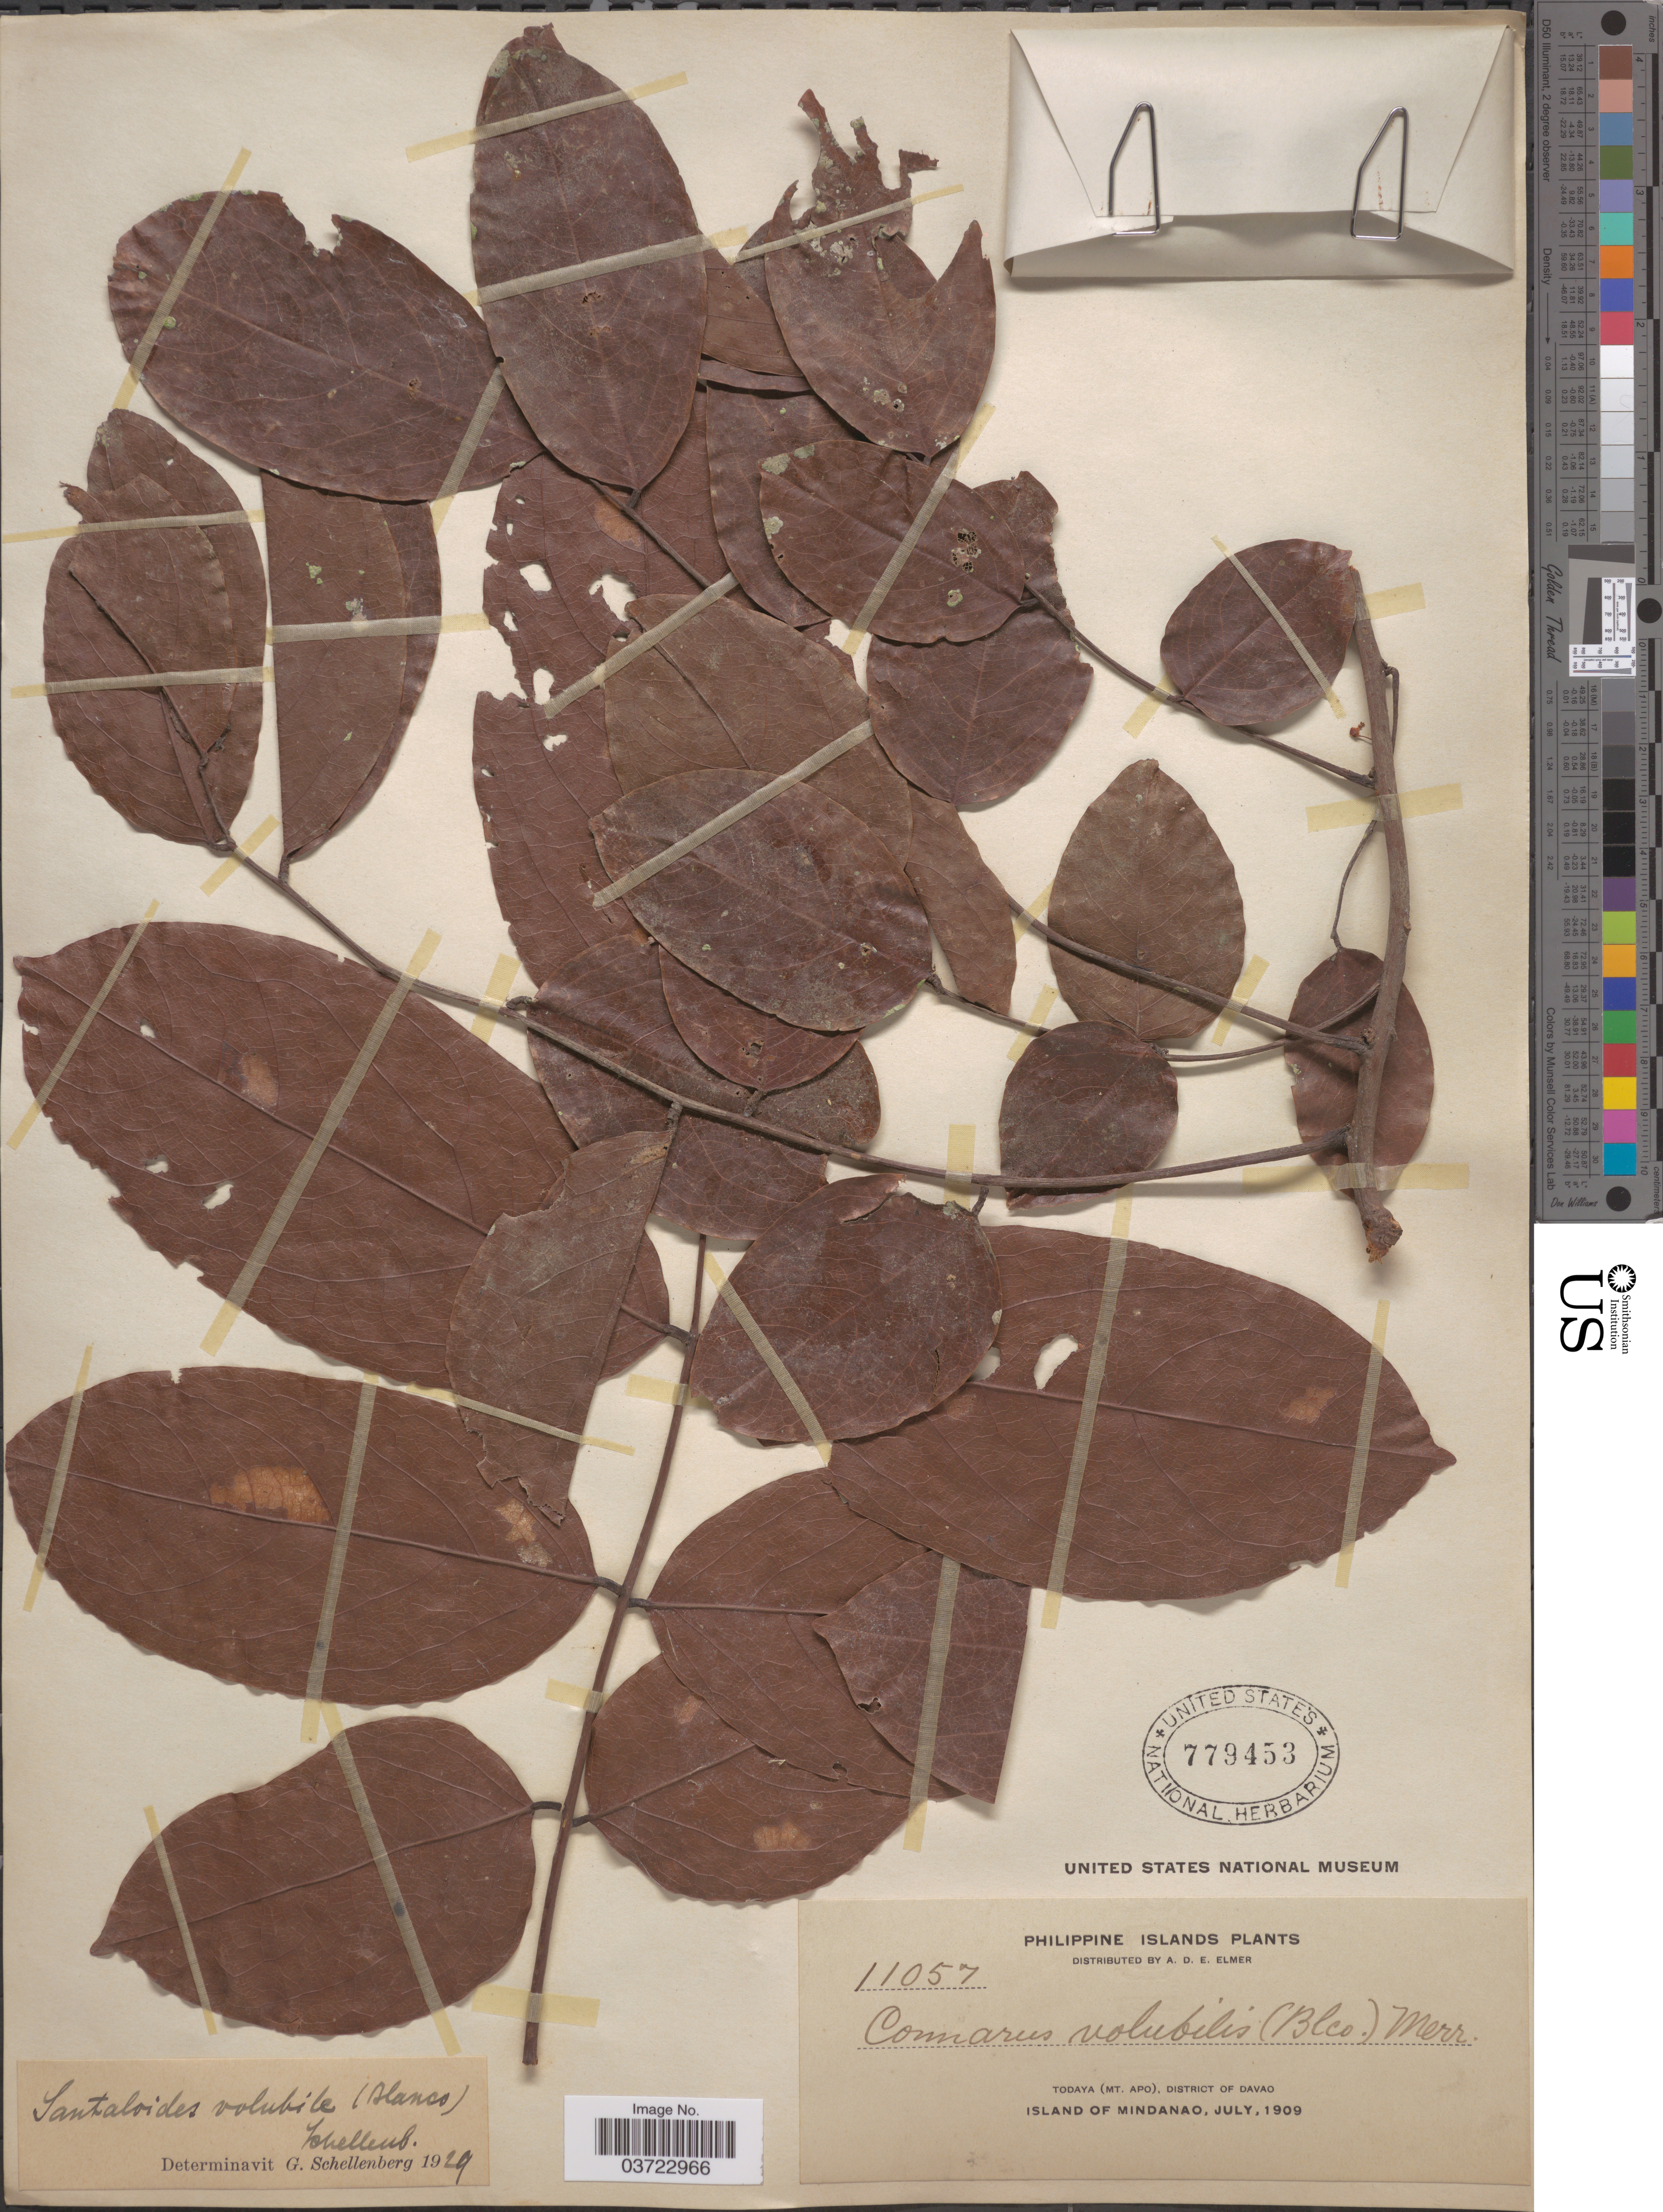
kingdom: Plantae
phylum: Tracheophyta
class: Magnoliopsida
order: Oxalidales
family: Connaraceae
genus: Rourea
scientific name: Rourea volubilis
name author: Merr.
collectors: A. D. E. Elmer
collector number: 11057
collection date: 1909-07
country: Philippines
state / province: Davao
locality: Philippine Islands. Todaya (Mt. Apo), District of Davao. Island of Mindanao.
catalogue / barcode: US 779453